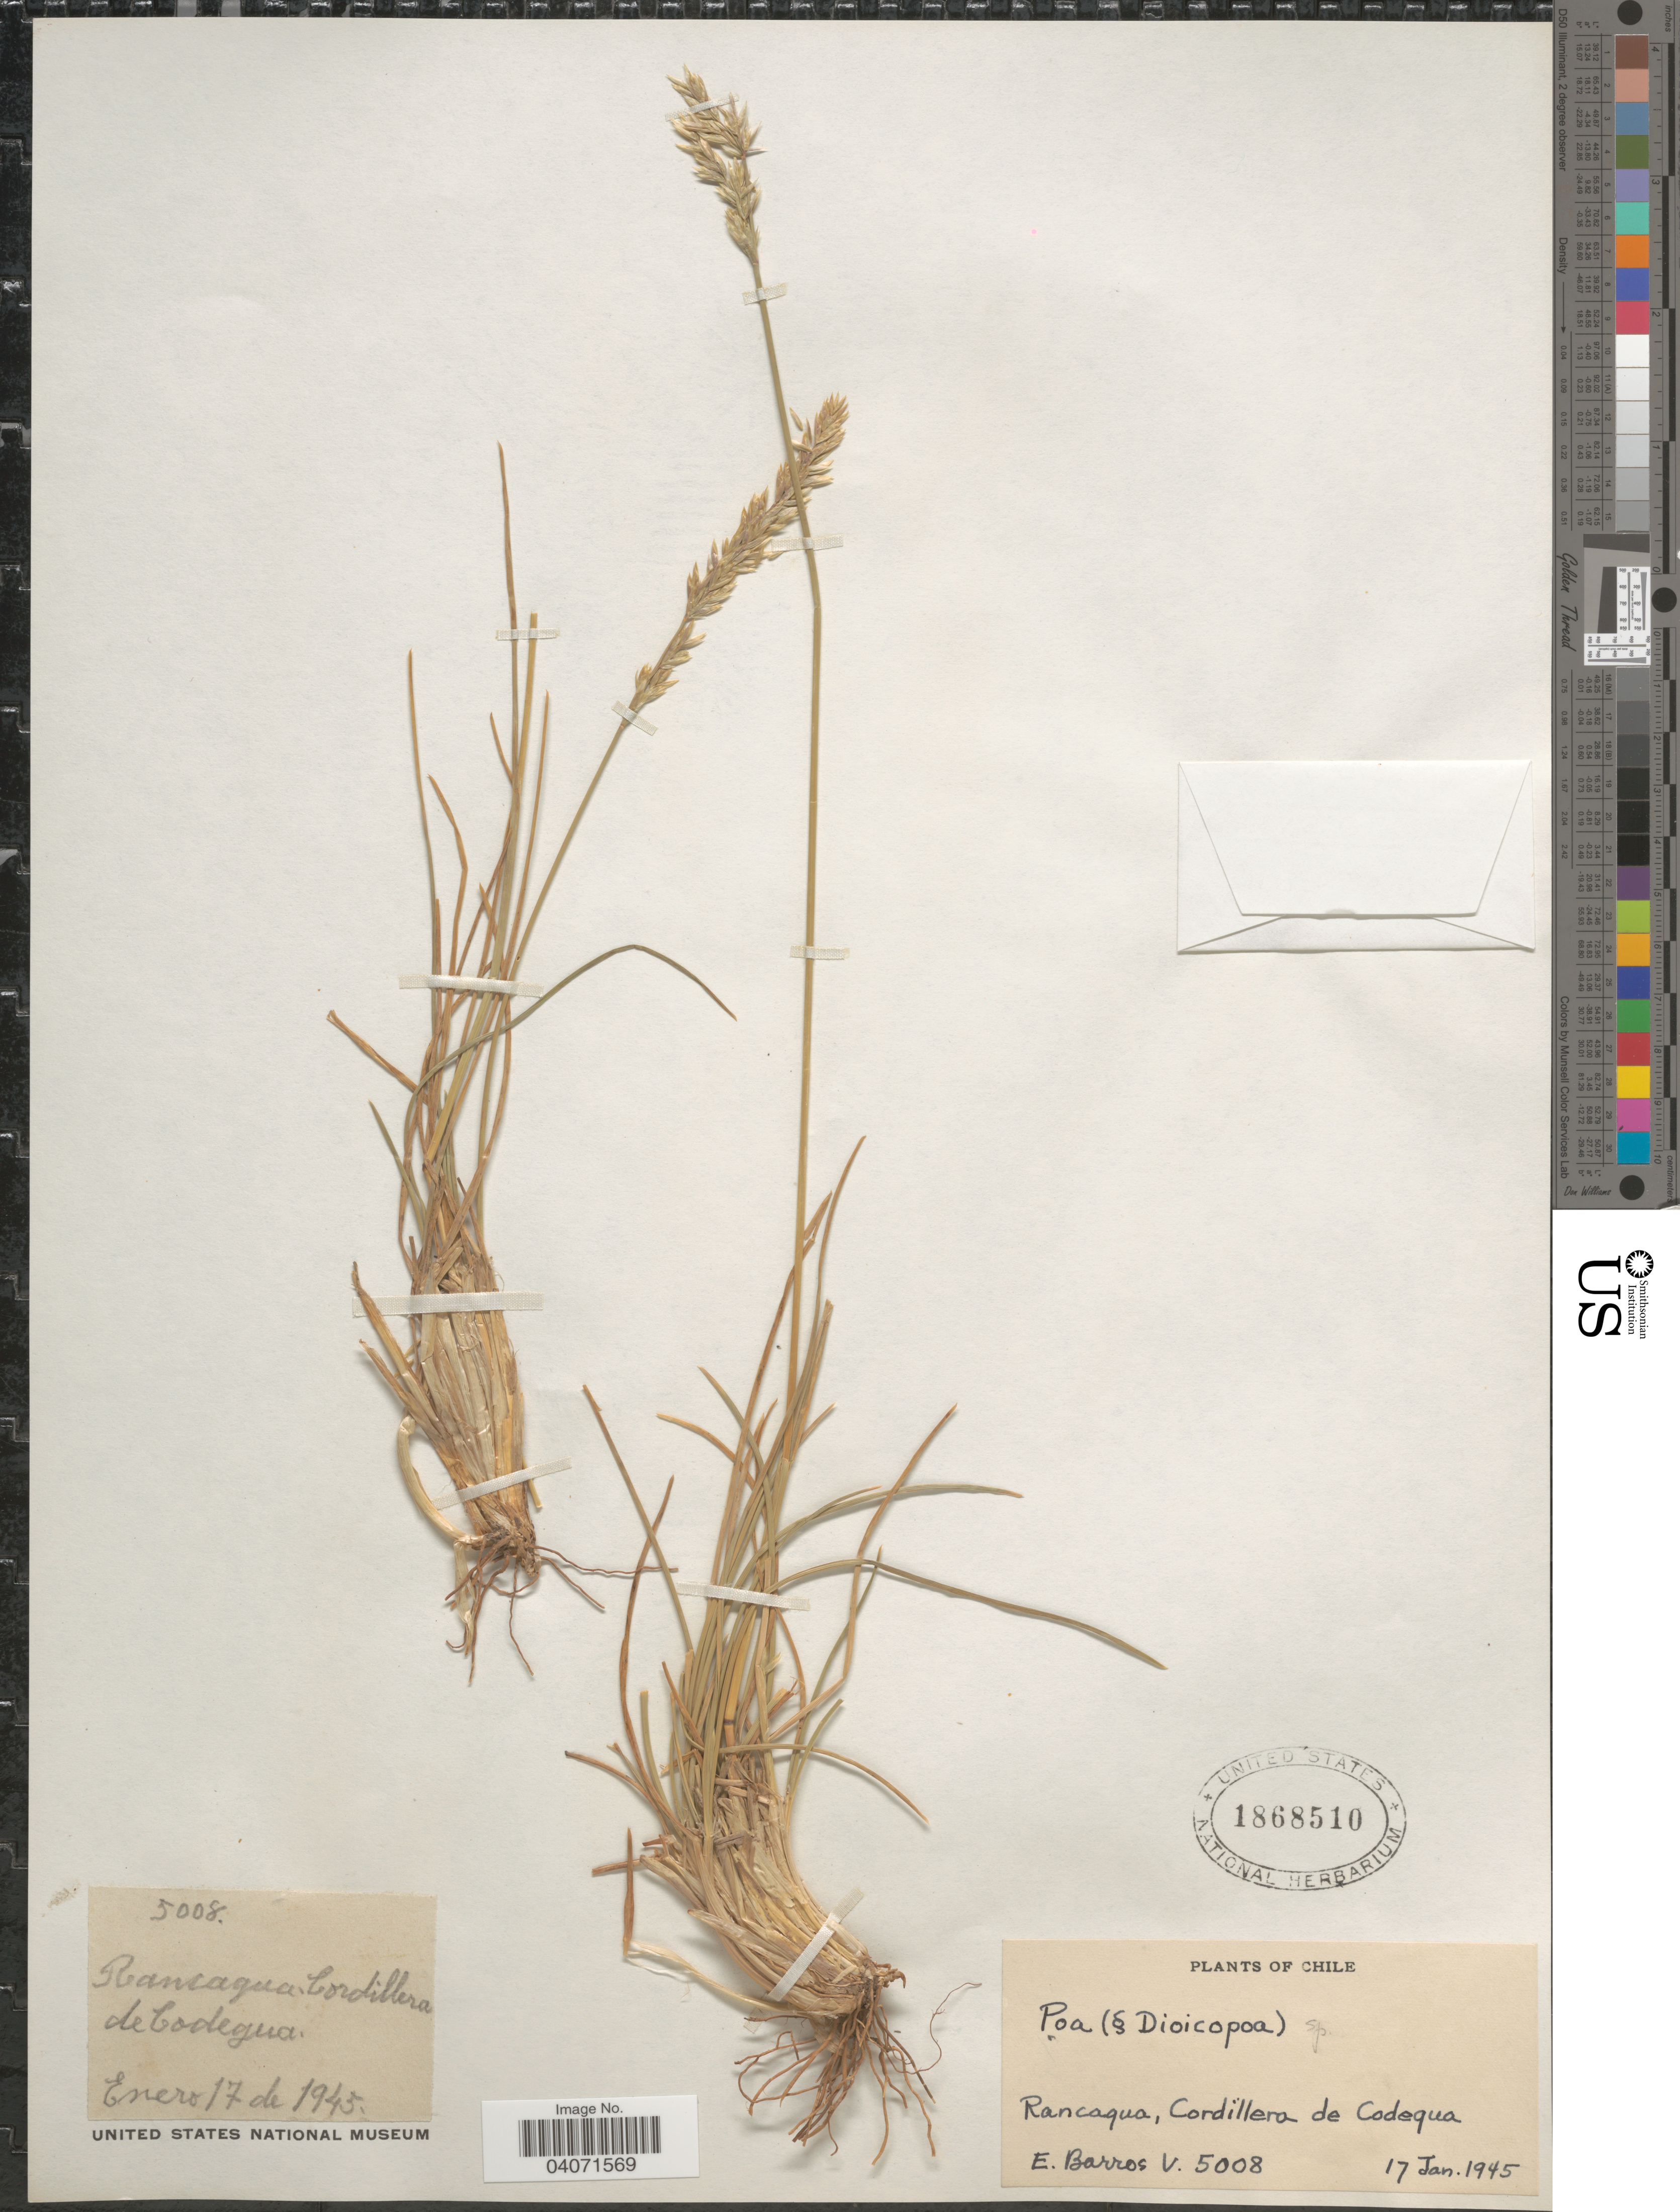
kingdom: Plantae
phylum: Tracheophyta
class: Liliopsida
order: Poales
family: Poaceae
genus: Poa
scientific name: Poa sp.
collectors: E. Barros V.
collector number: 5008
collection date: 1945-01-17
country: Chile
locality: Rancaqua, Cordillera de Codequa.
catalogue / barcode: US 1868510